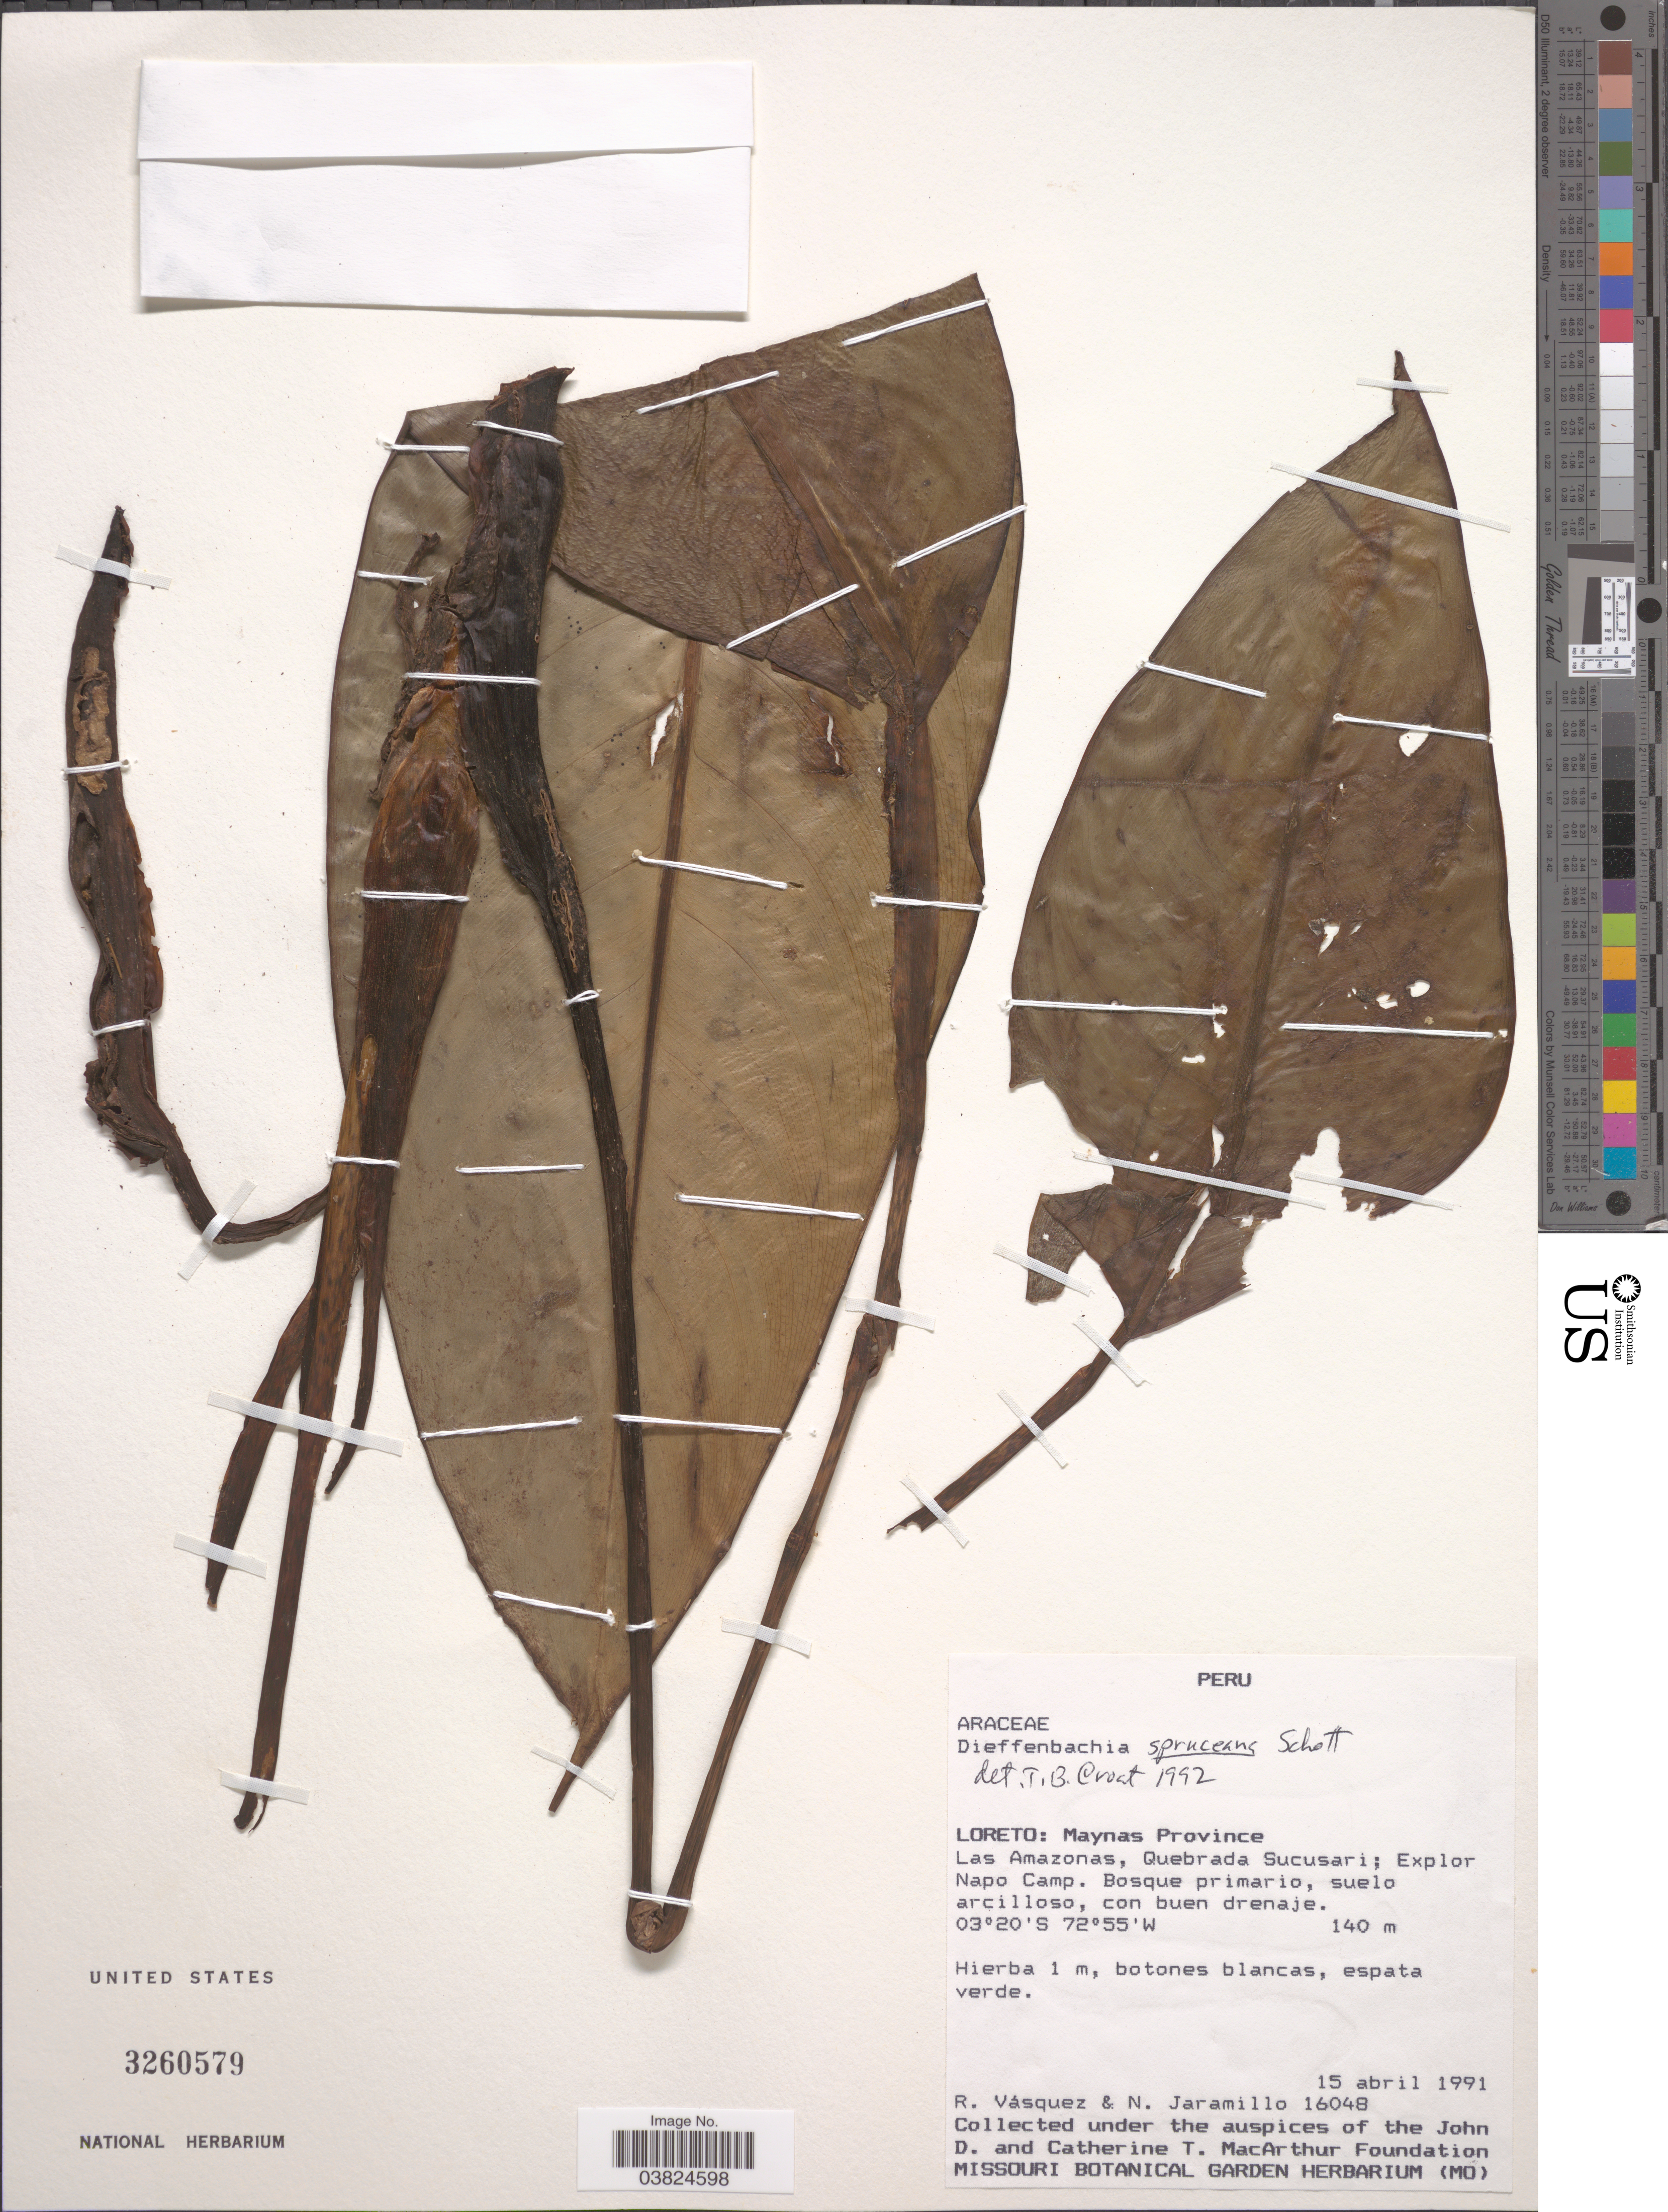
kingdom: Plantae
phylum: Tracheophyta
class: Liliopsida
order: Alismatales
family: Araceae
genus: Dieffenbachia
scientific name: Dieffenbachia spruceana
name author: Schott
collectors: R. Vásquez & N. Jaramillo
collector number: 16048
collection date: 1991-04-15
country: Peru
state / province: Loreto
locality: Maynas Province. Las Amazonas, Quebrada Sucusari; Explor Napo Camp.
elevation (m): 140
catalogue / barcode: US 3260579